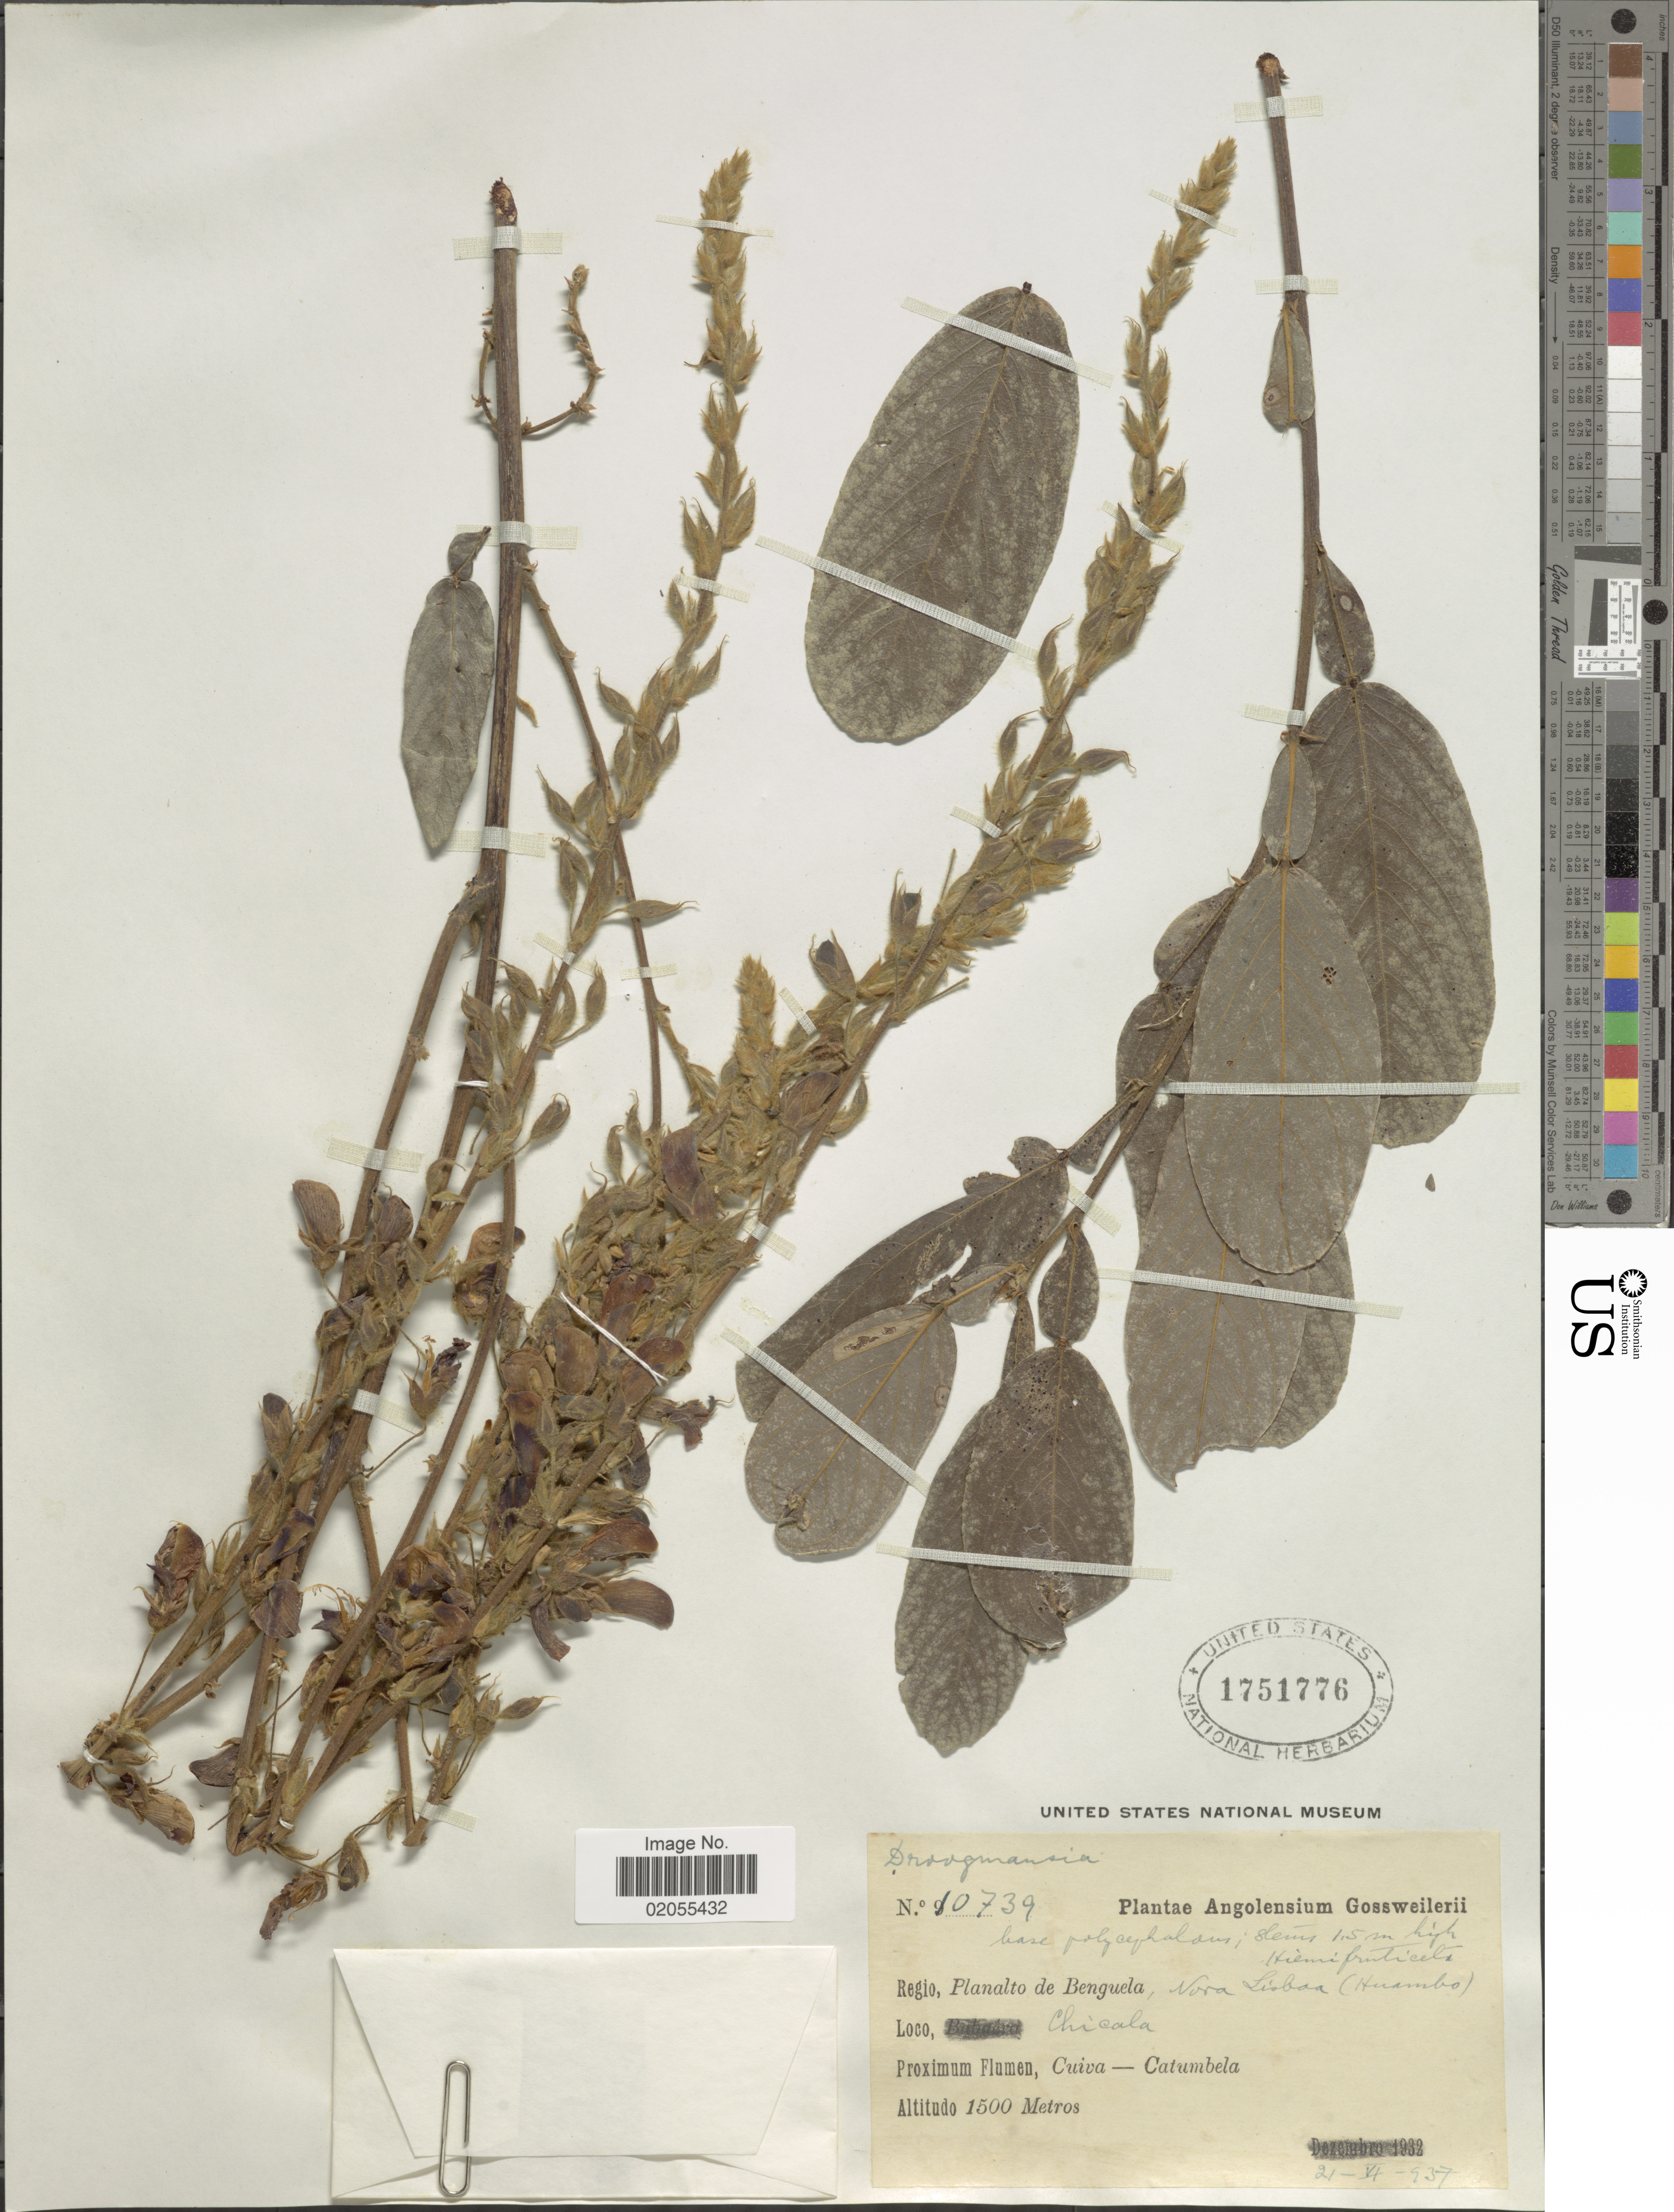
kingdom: Plantae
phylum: Tracheophyta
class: Magnoliopsida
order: Fabales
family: Fabaceae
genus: Droogmansia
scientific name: Droogmansia sp.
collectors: -. Gossweiler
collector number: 10739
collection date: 1937-06-21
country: Angola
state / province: Benguela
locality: Benguela, Chicala, Cuiva-Catumbela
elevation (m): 1500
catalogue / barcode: US 1751776